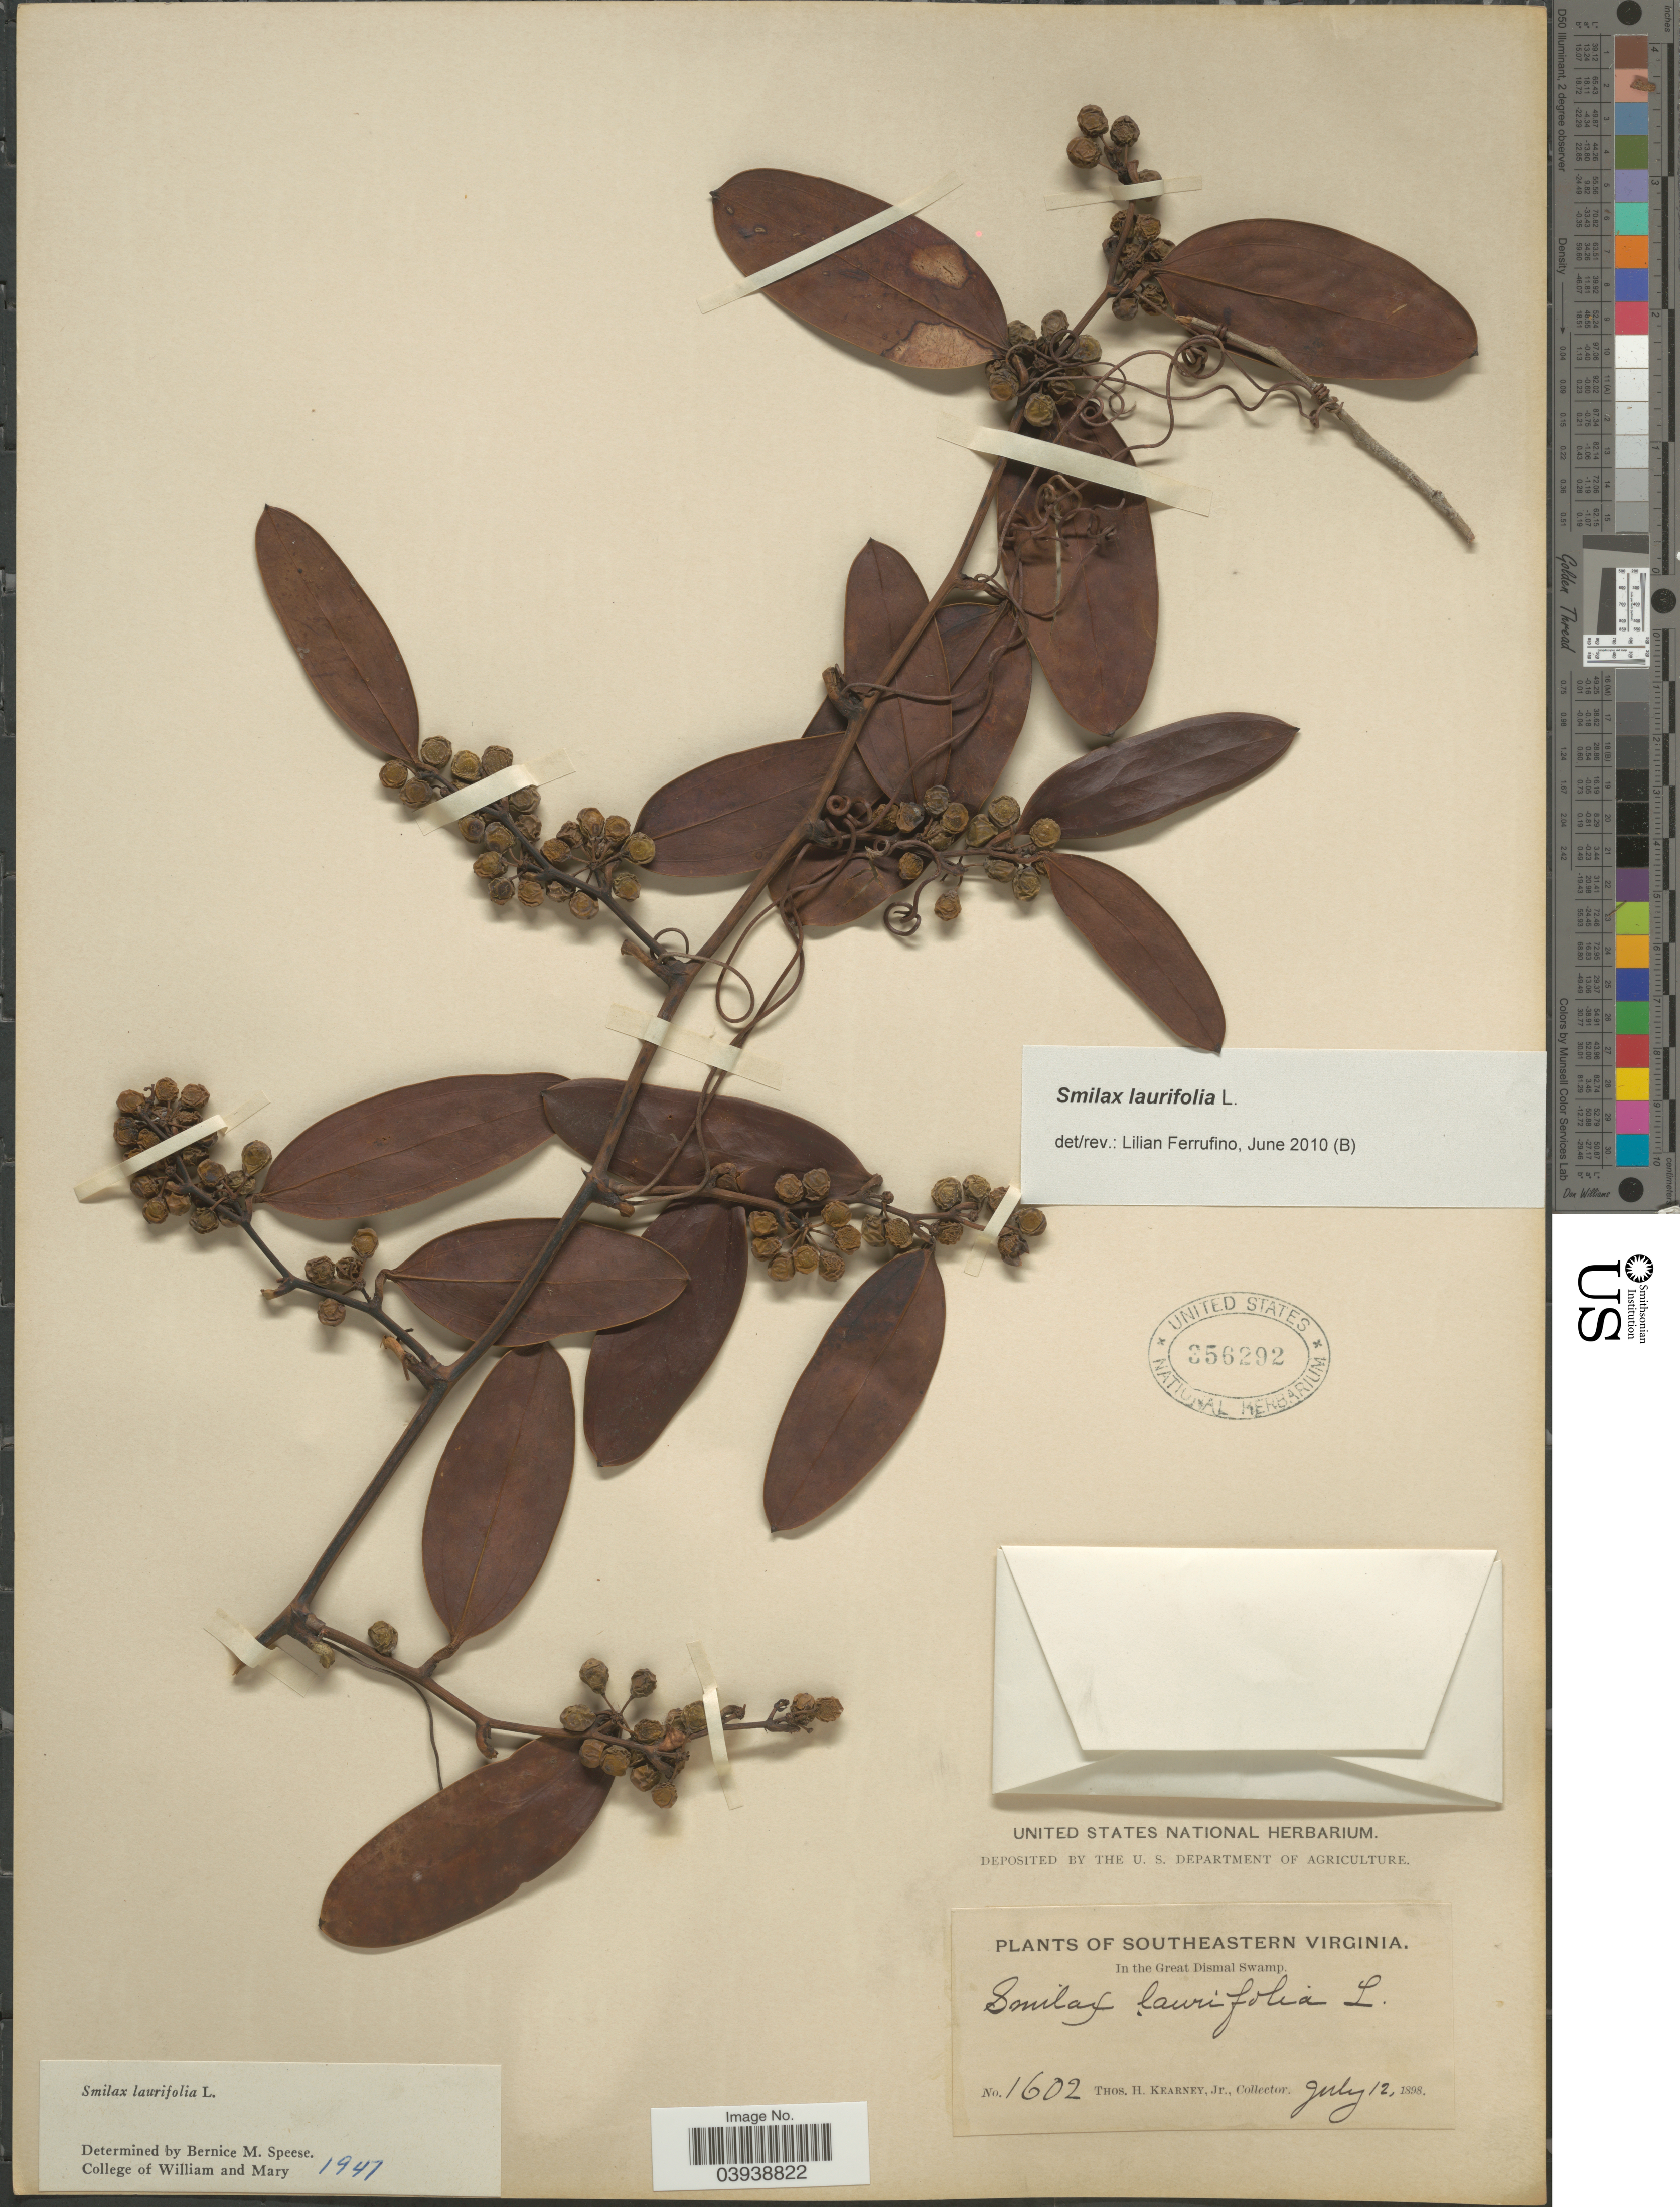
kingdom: Plantae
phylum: Tracheophyta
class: Liliopsida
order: Liliales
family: Smilacaceae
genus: Smilax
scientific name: Smilax laurifolia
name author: L.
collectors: T. H. Kearney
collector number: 1602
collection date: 1898-07-12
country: United States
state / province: Virginia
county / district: City of Chesapeake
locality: Southeastern Virginia. In the Great Dismal Swamp.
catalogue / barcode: US 356292